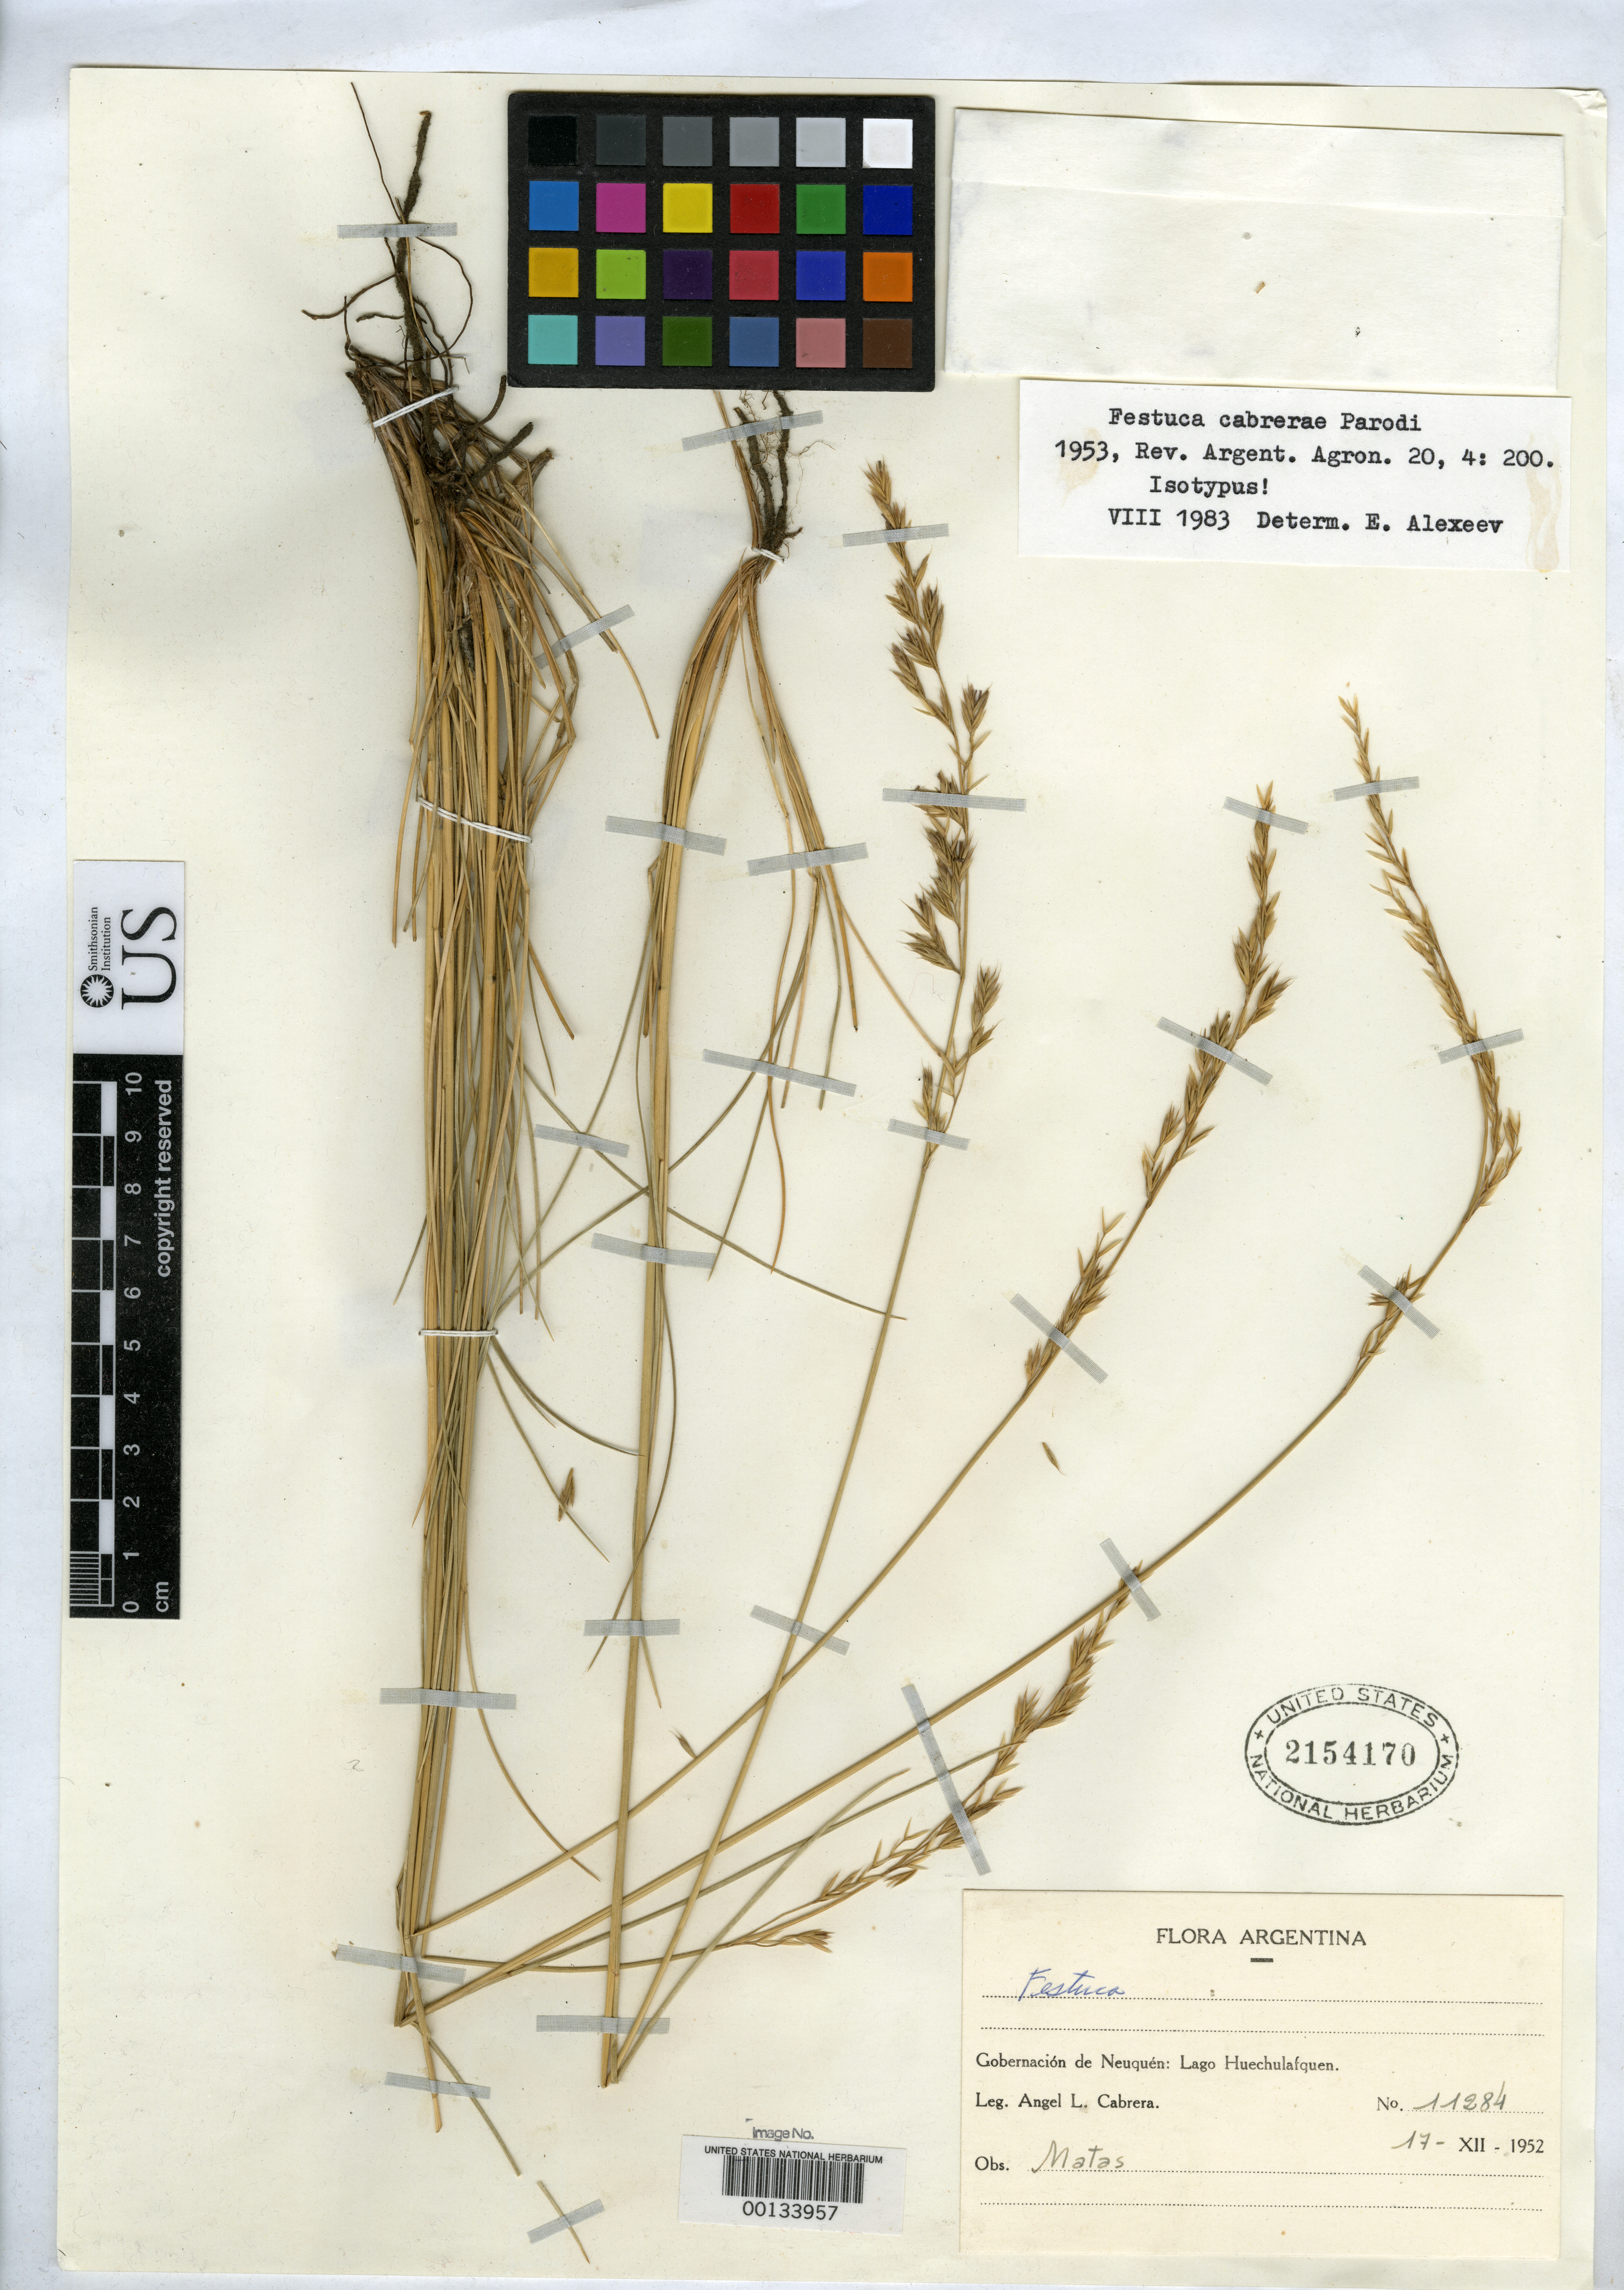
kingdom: Plantae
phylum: Tracheophyta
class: Liliopsida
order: Poales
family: Poaceae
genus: Festuca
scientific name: Festuca cabrerae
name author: Parodi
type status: Isotype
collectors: A. L. Cabrera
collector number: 11284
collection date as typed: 17 Dec 1952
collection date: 1952-12-17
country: Argentina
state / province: Neuquén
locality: Lago Huechulafquen.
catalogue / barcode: US 2154170